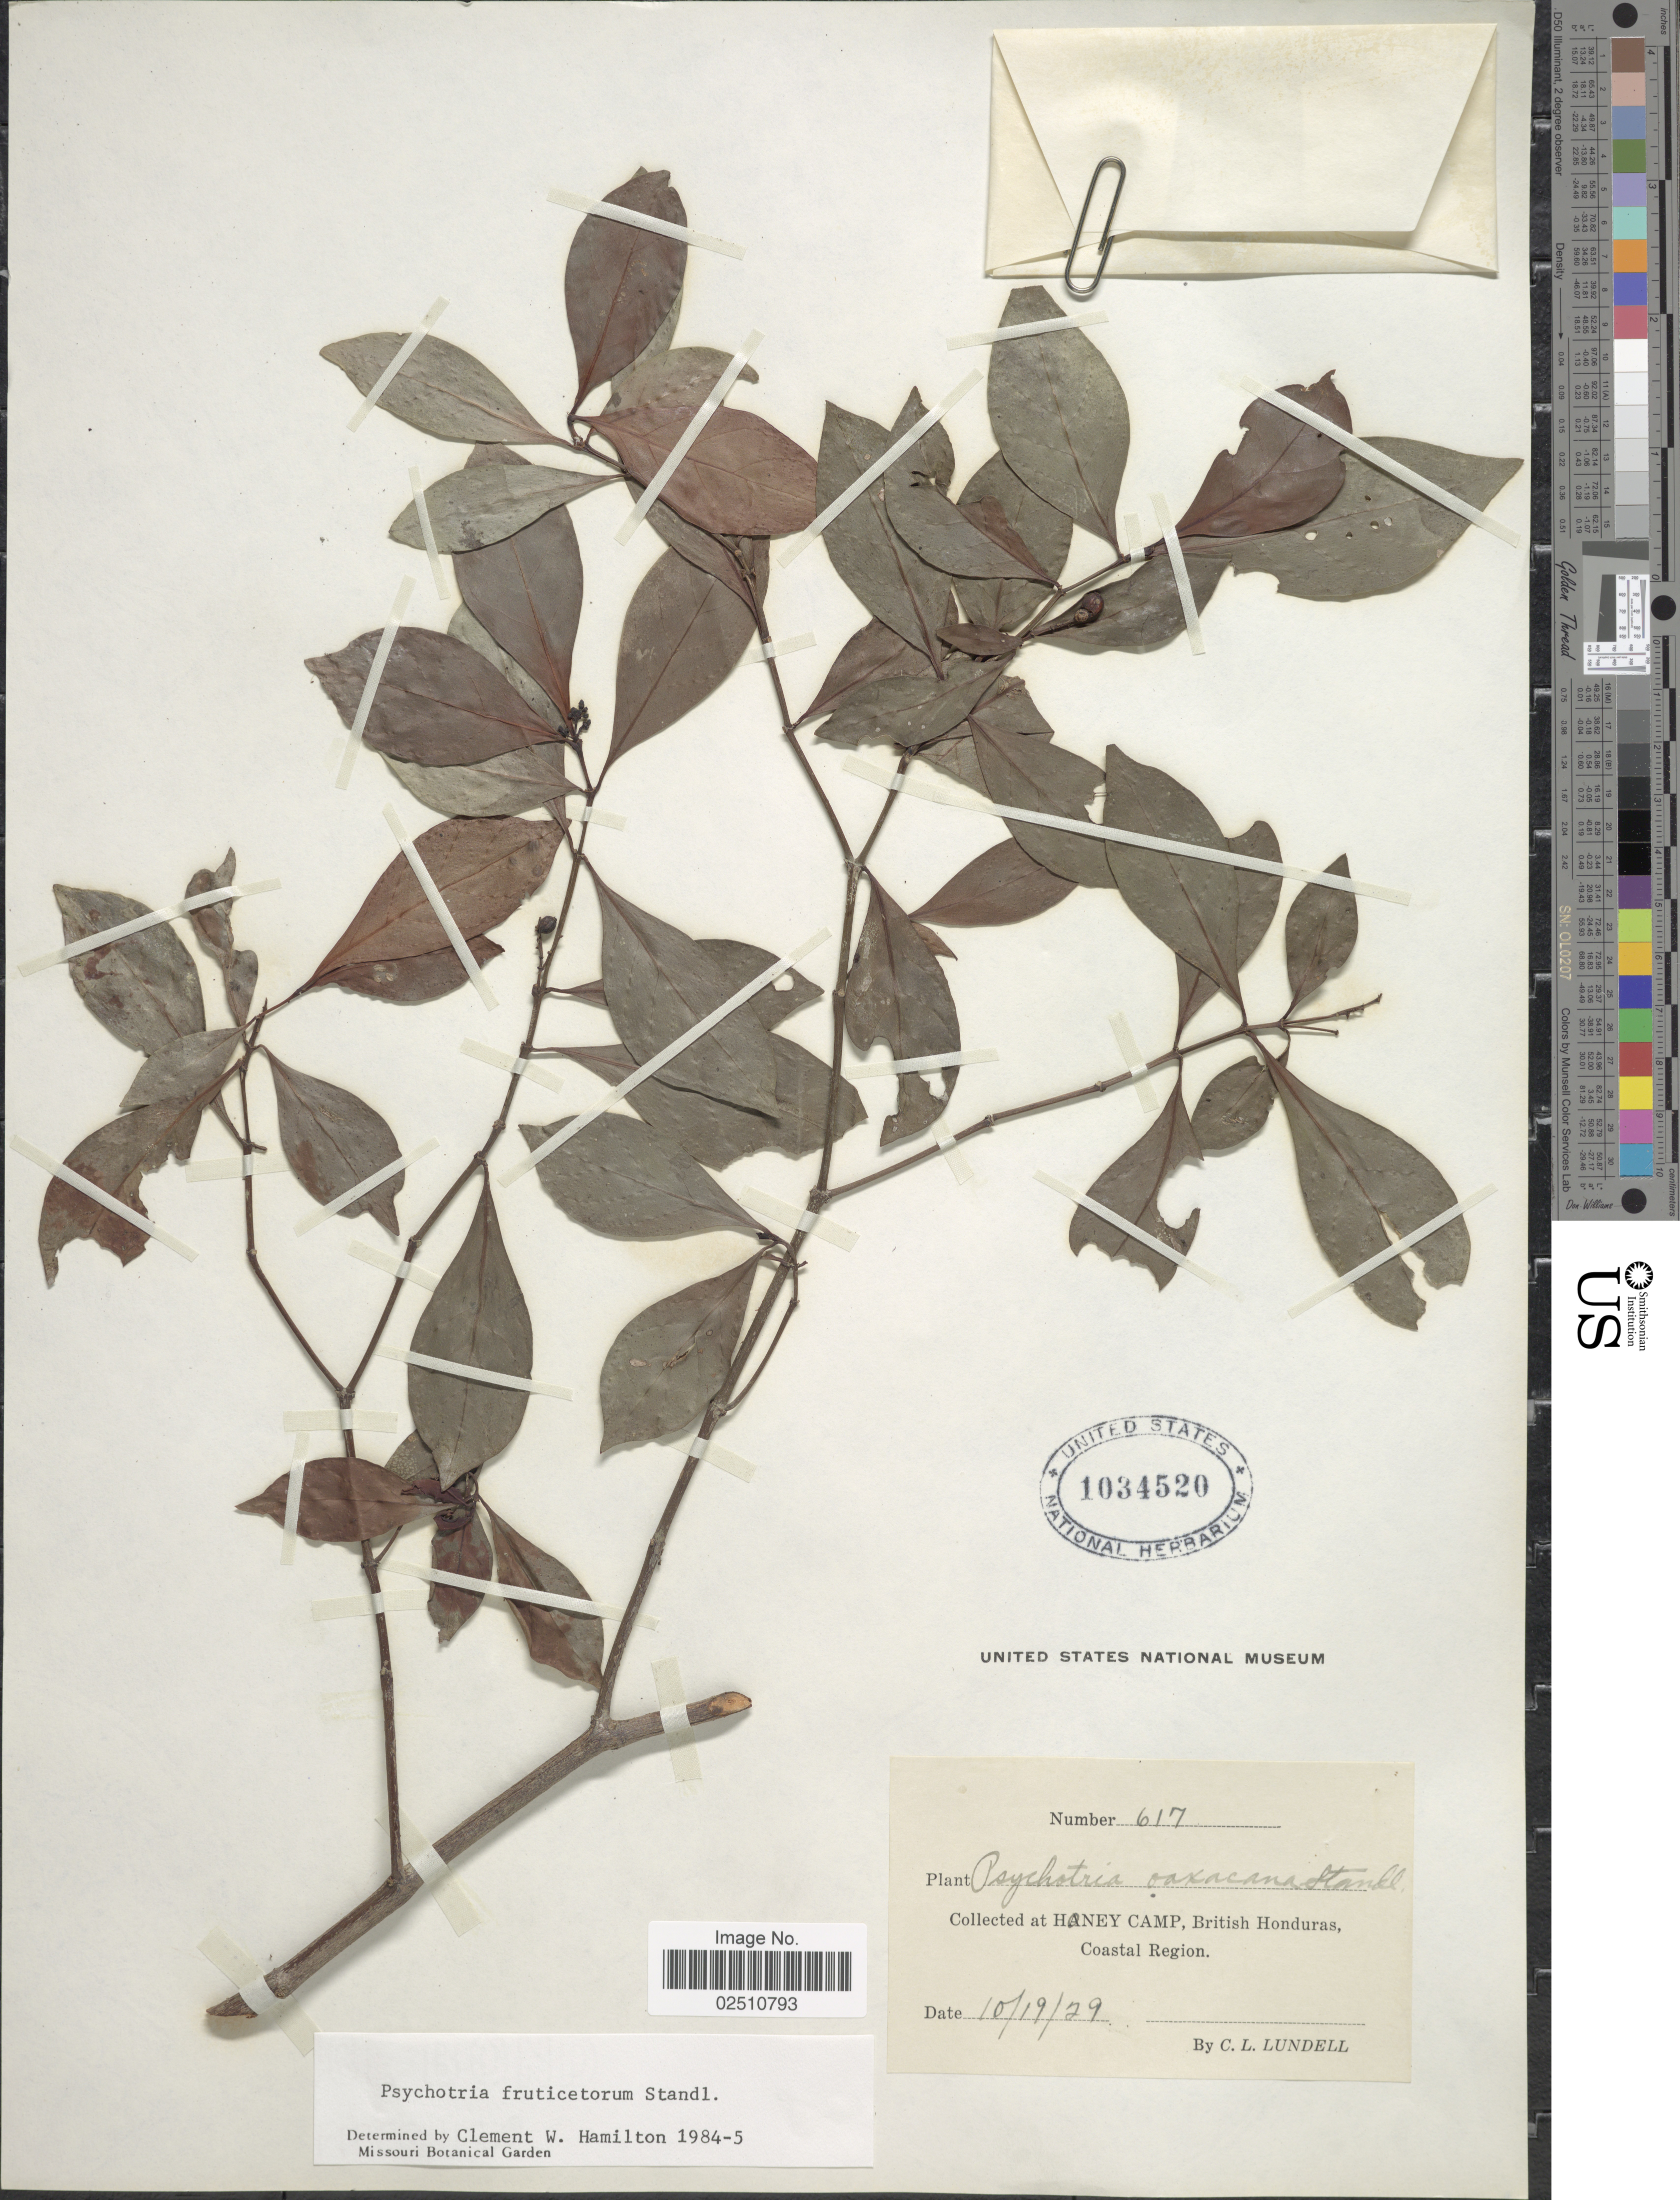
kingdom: Plantae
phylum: Tracheophyta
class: Magnoliopsida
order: Gentianales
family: Rubiaceae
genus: Psychotria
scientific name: Psychotria fruticetorum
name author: Standl.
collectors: C. L. Lundell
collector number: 617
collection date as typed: Transcribed d/m/y: 19/10/29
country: Belize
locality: Honey Camp, British Honduras, Coastal Region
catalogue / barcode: US 1034520